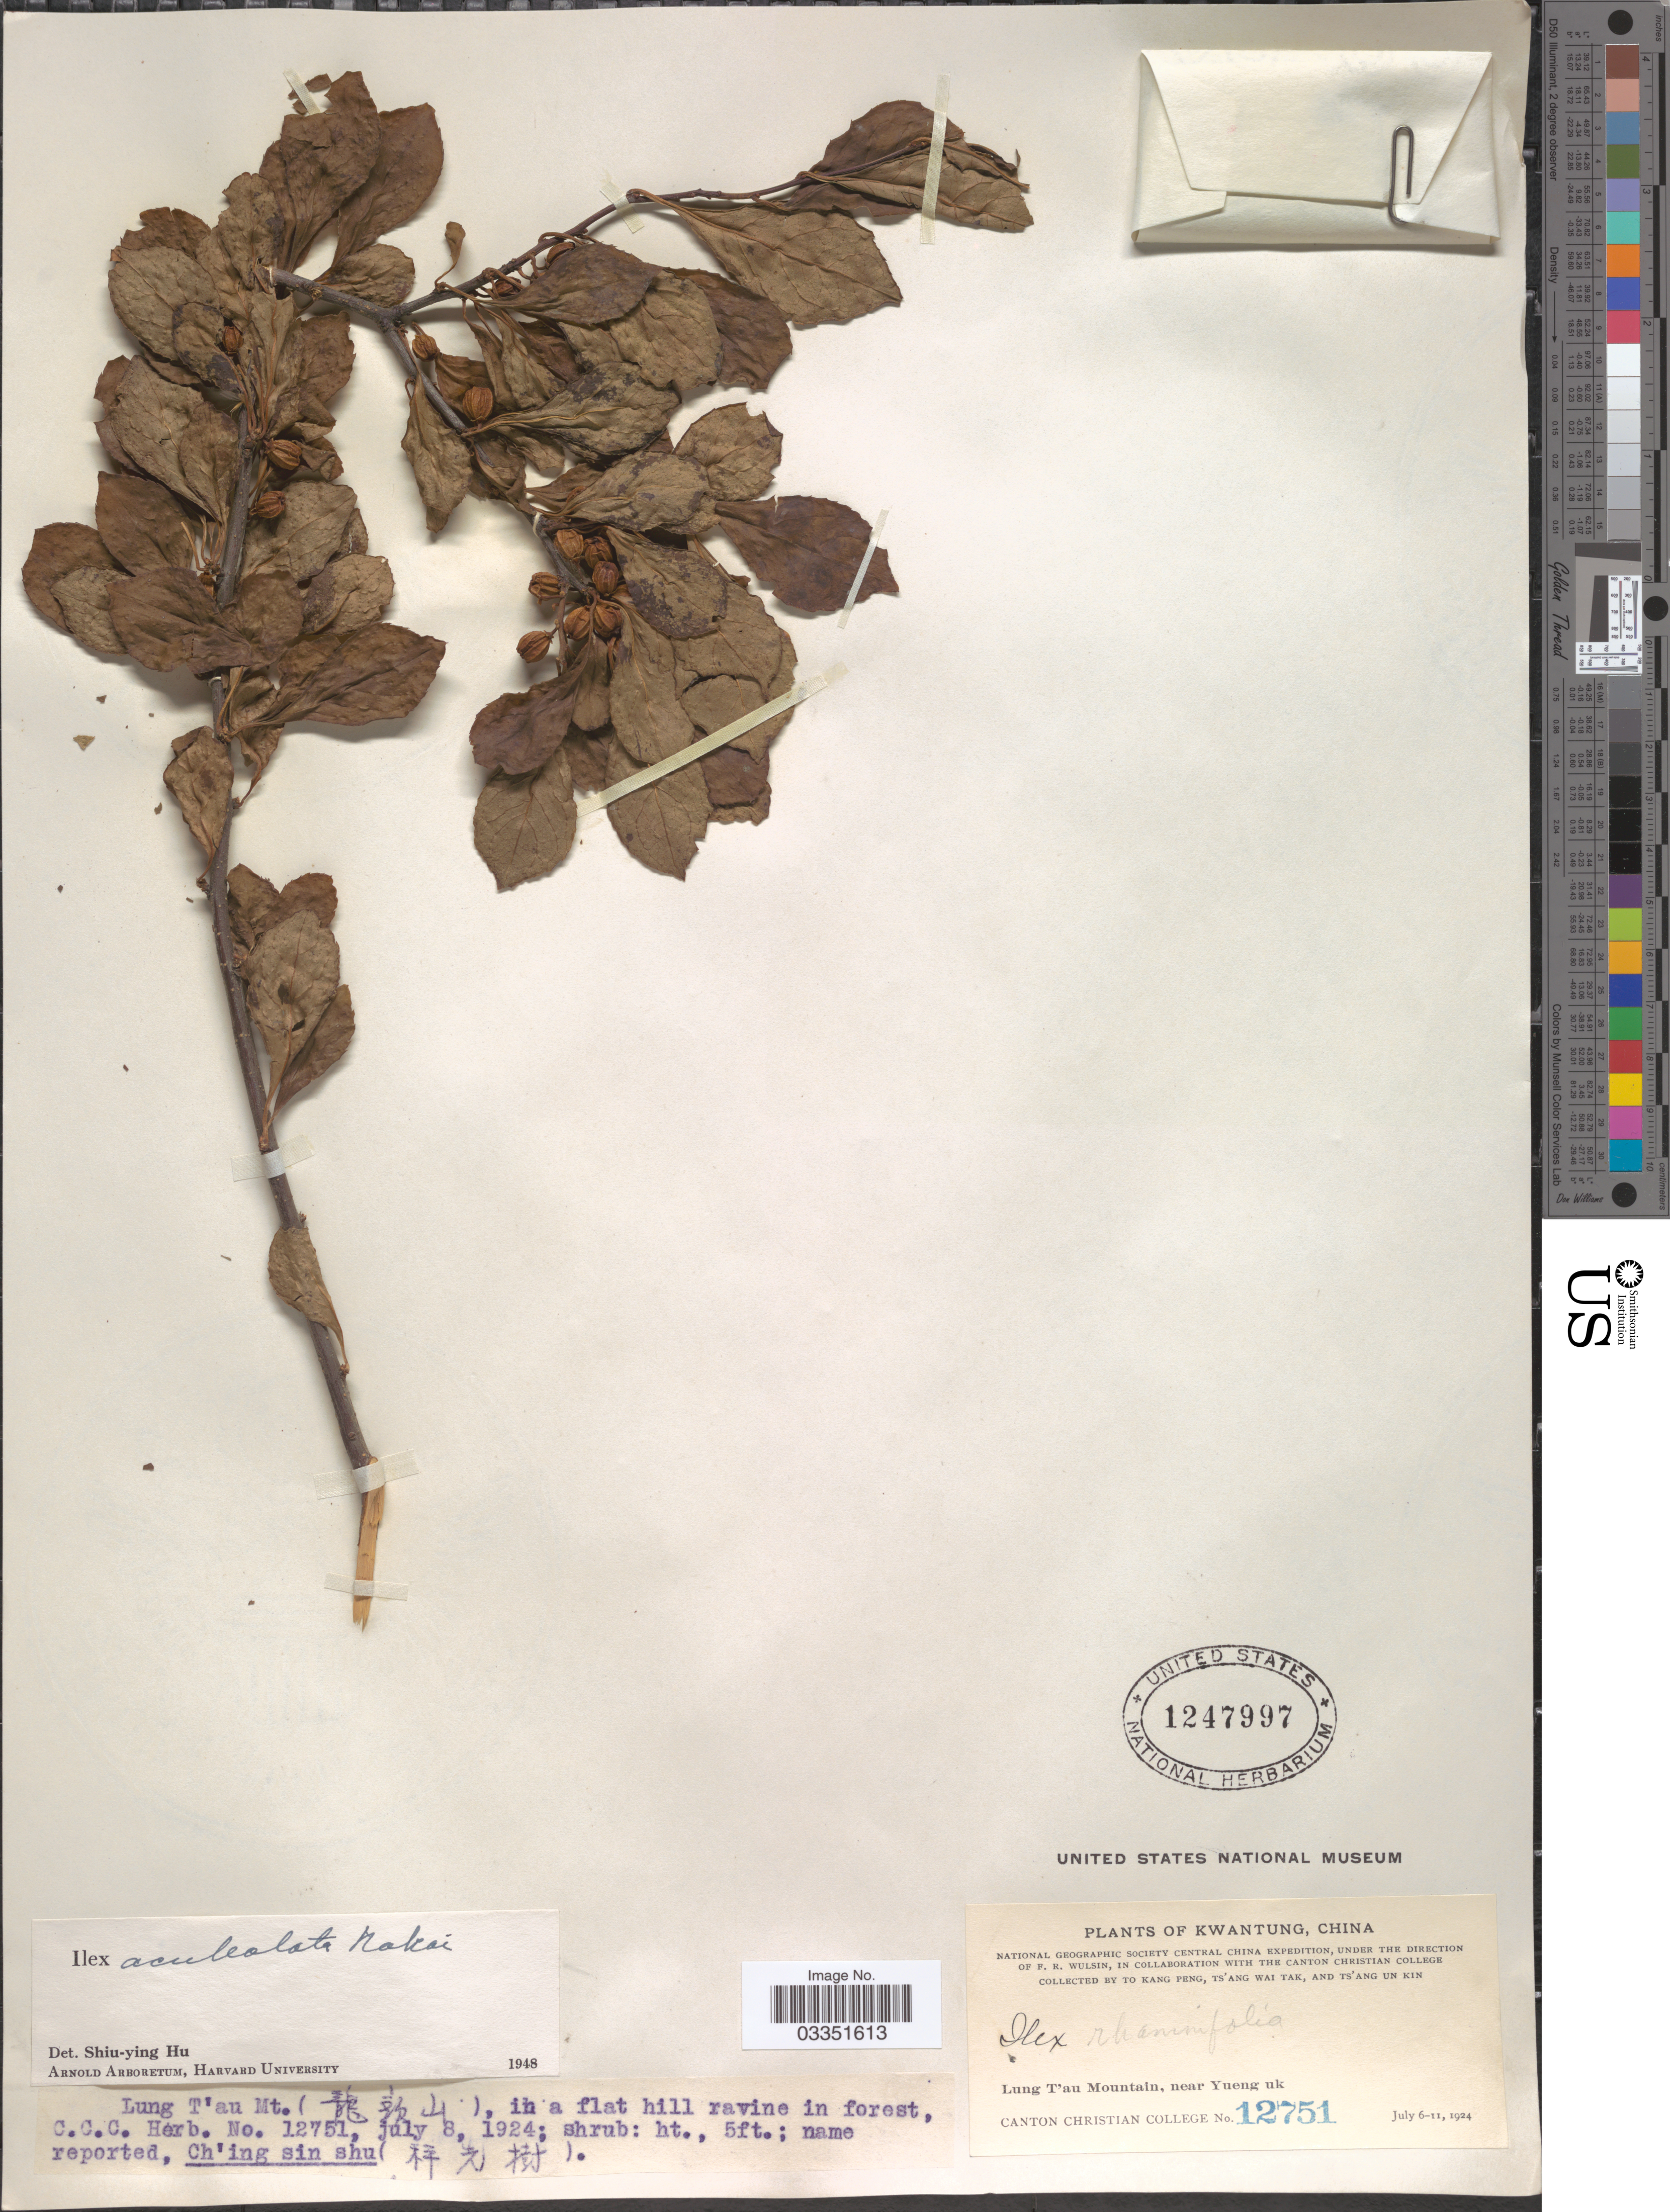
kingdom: Plantae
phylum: Tracheophyta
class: Magnoliopsida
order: Aquifoliales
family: Aquifoliaceae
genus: Ilex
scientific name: Ilex acutidenticulata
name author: Steyerm.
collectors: K. Peng, W. T. Tsang & Ts' Ang Un Kin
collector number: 12751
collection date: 1924-07-08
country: China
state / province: Guangdong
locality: Kwangtung. Lung T'au Mt. (X), in a flat hill ravine in forest. Lung T'au Mountain, near Yeung uk.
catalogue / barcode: US 1247997